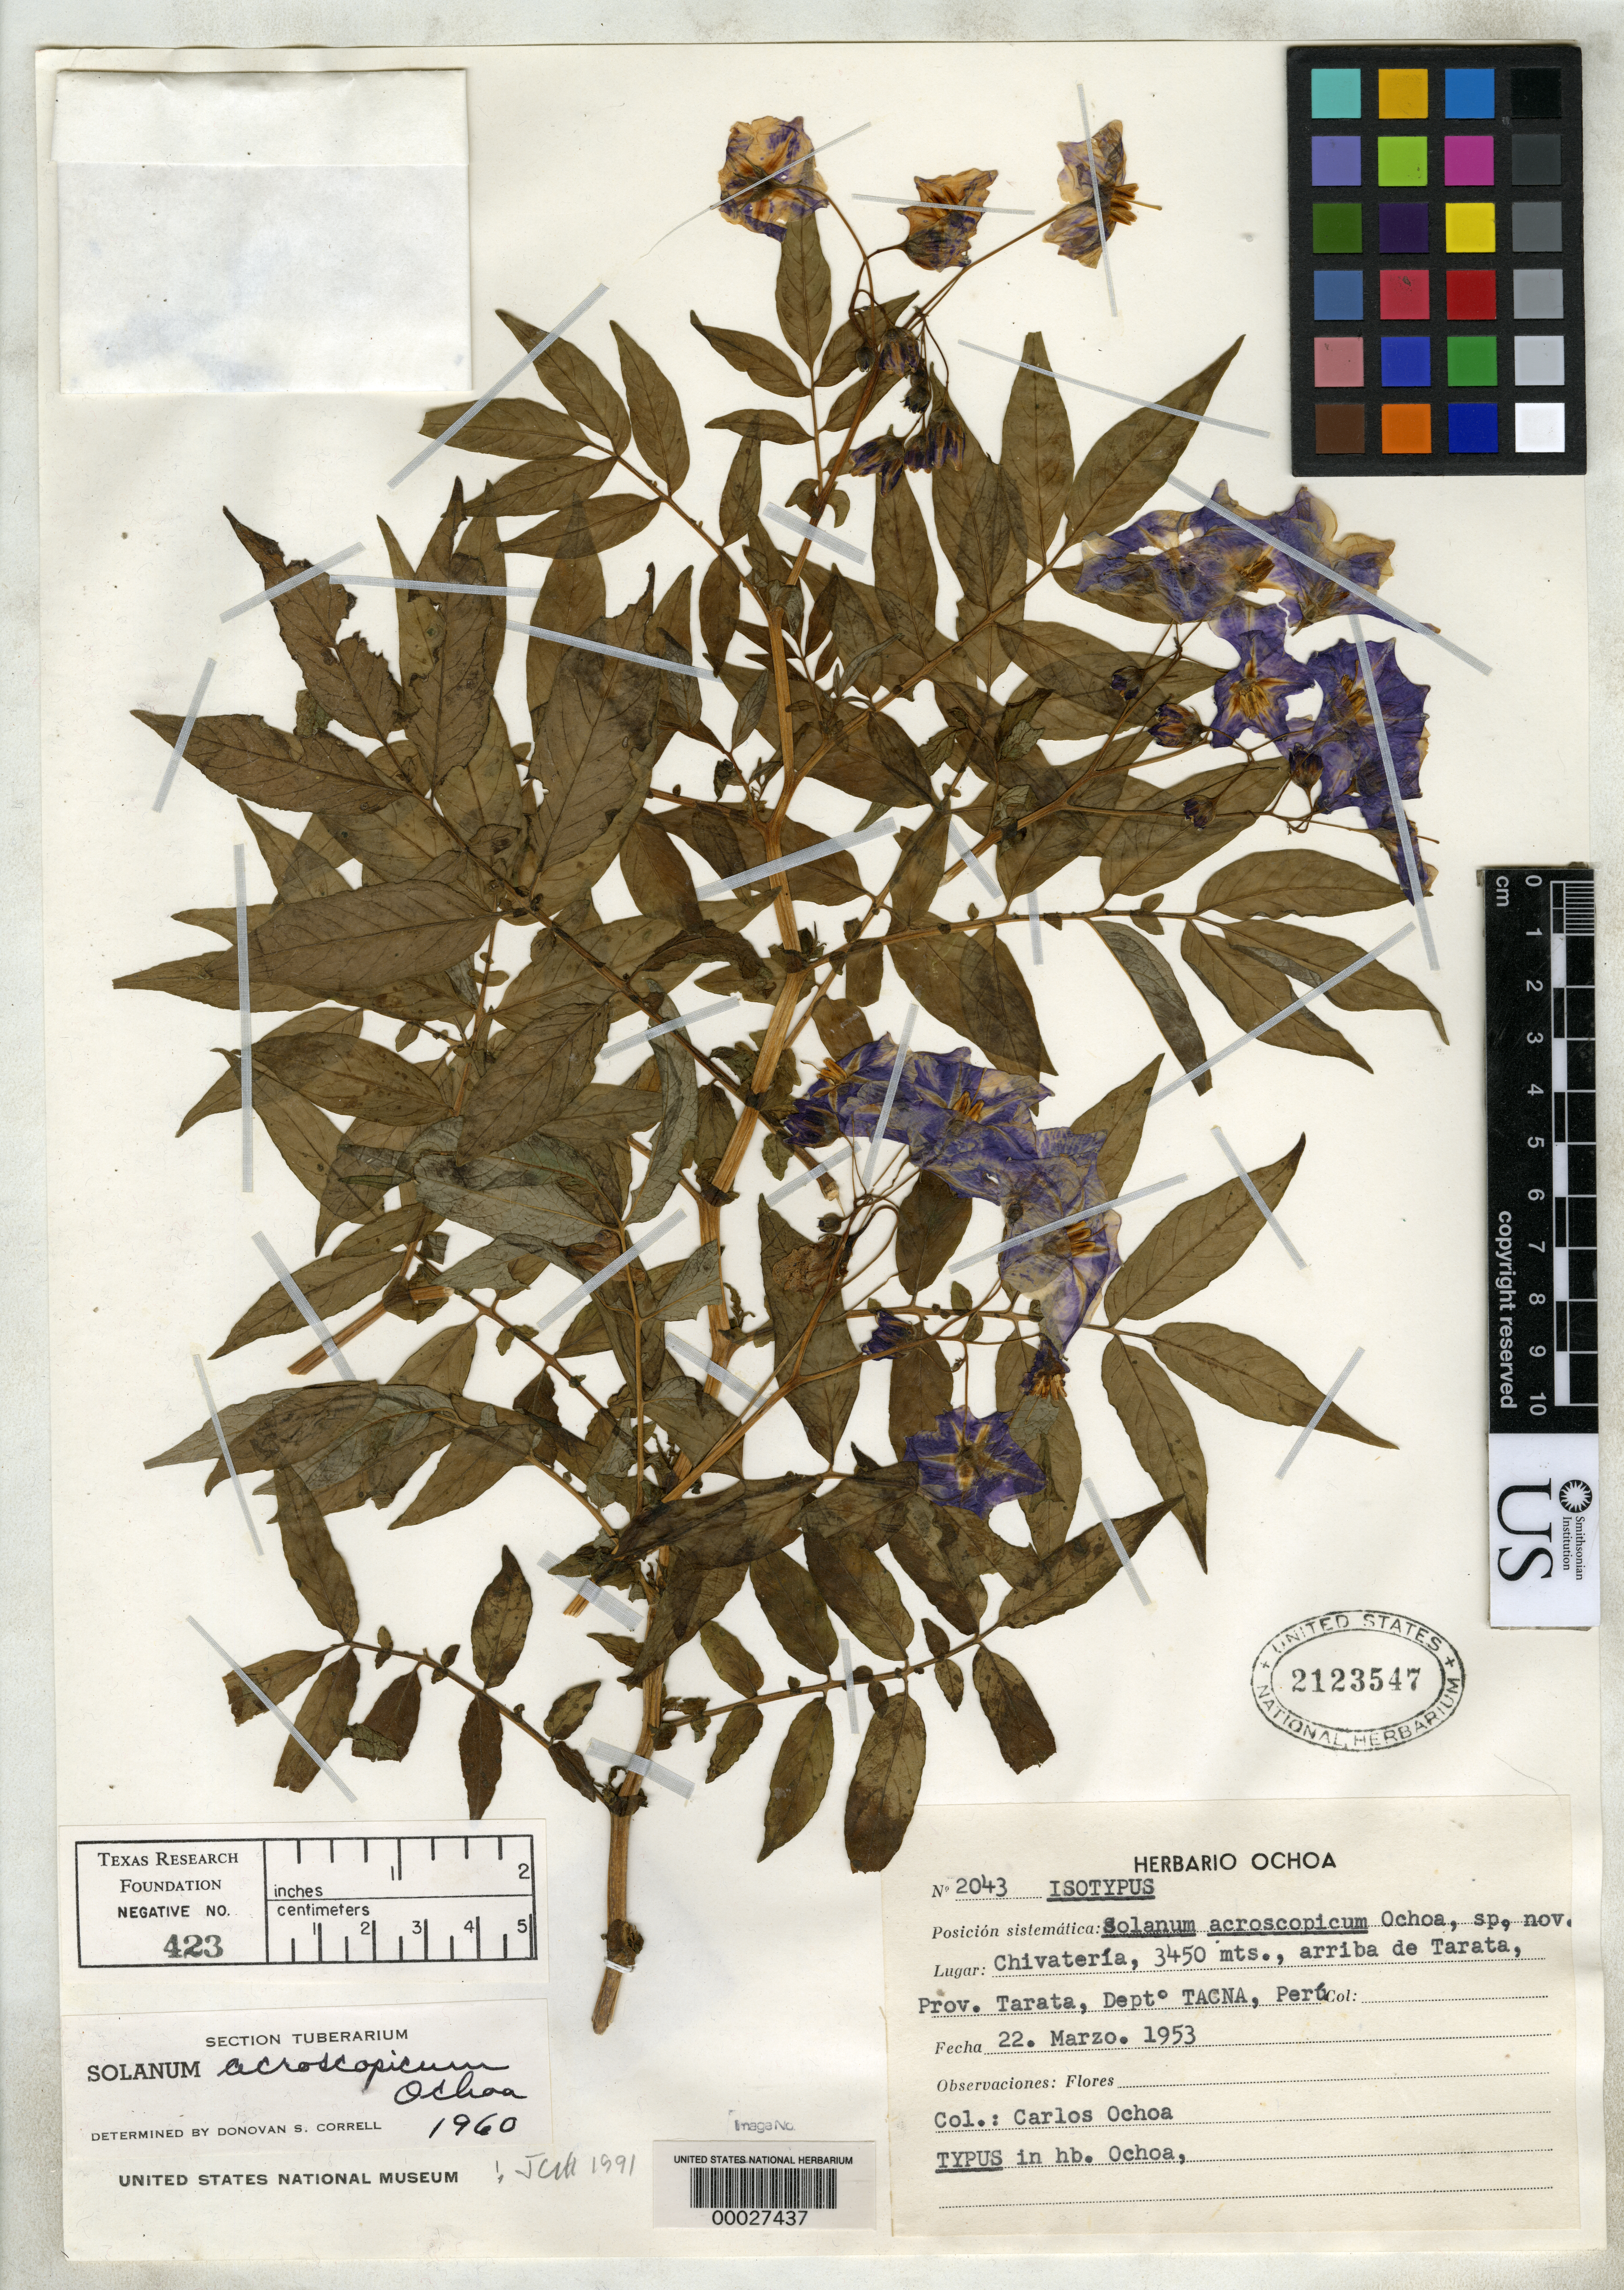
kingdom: Plantae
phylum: Tracheophyta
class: Magnoliopsida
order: Solanales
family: Solanaceae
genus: Solanum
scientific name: Solanum acroscopicum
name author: Ochoa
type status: Isotype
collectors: C. M. Ochoa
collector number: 2043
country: Peru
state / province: Tacna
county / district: Tarata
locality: Chivateria, above Tarata.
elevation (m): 3450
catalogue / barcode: US 2123547